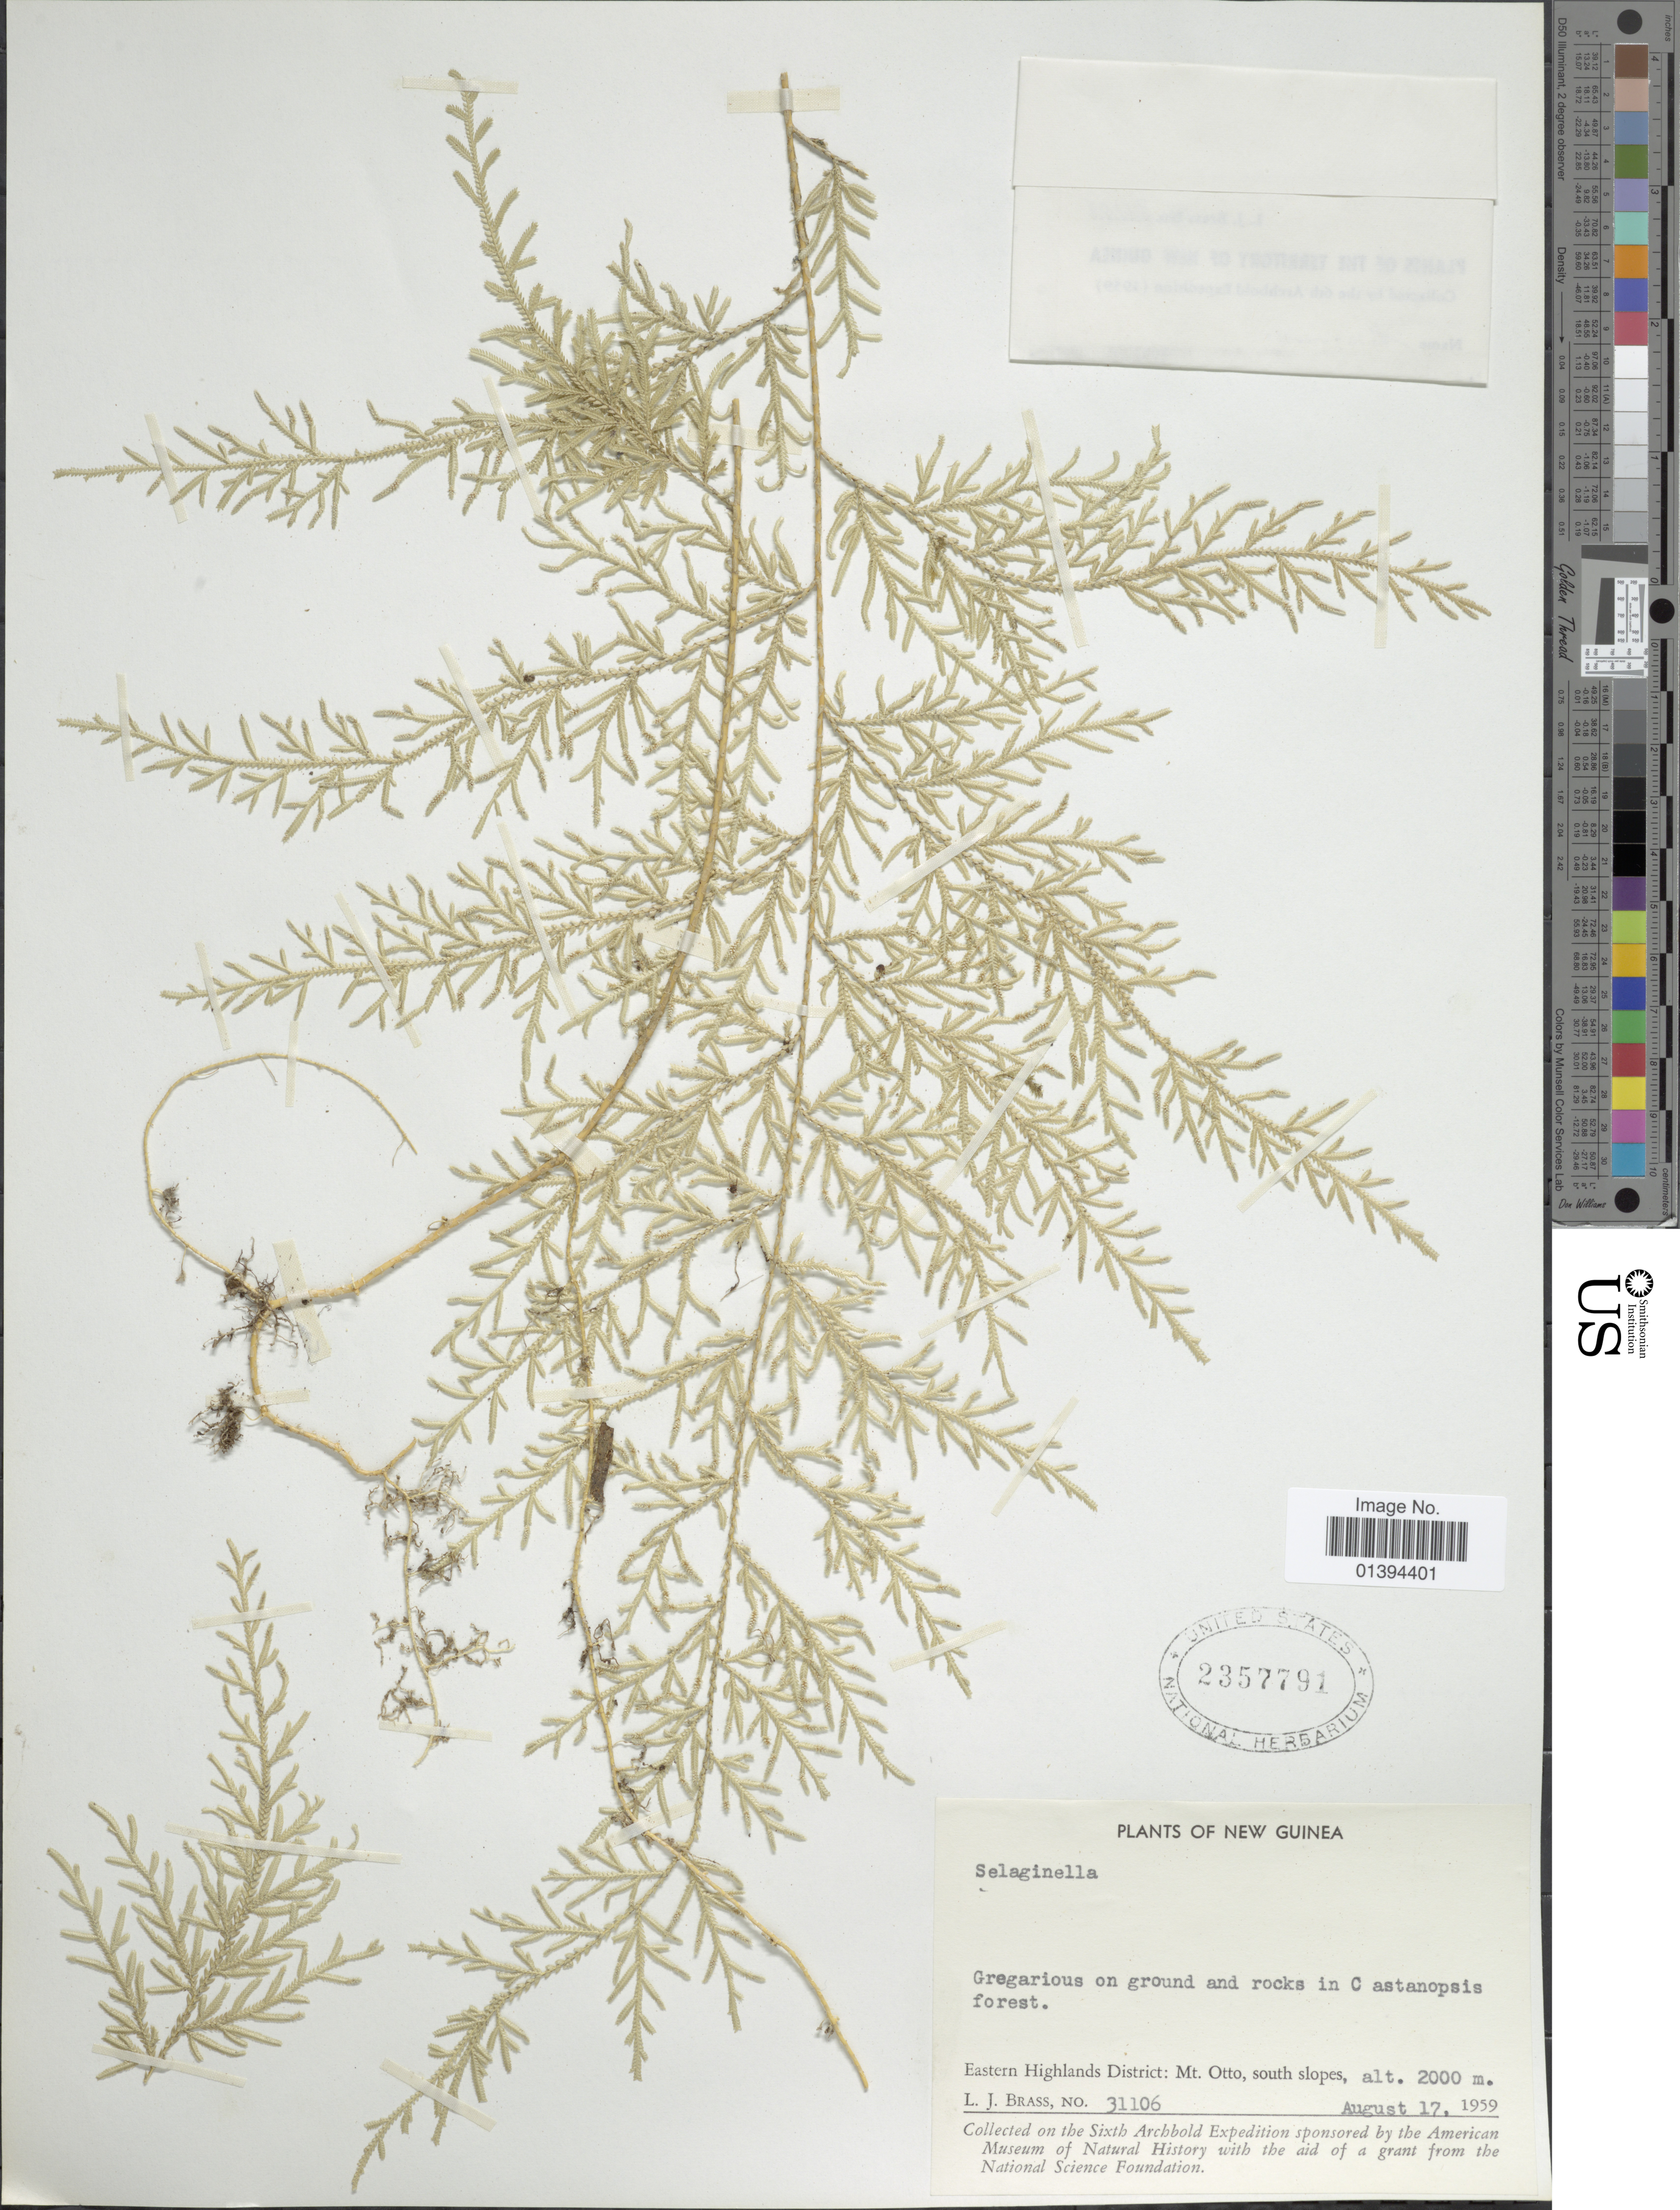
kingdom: Plantae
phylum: Tracheophyta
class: Lycopodiopsida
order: Selaginellales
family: Selaginellaceae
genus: Selaginella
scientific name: Selaginella sp.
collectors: L. J. Brass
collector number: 31106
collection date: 1959-08-17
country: Papua New Guinea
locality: New Guinea, Eastern Highlands District: Mt. Otto, south slopes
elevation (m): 2000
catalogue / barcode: US 2357791